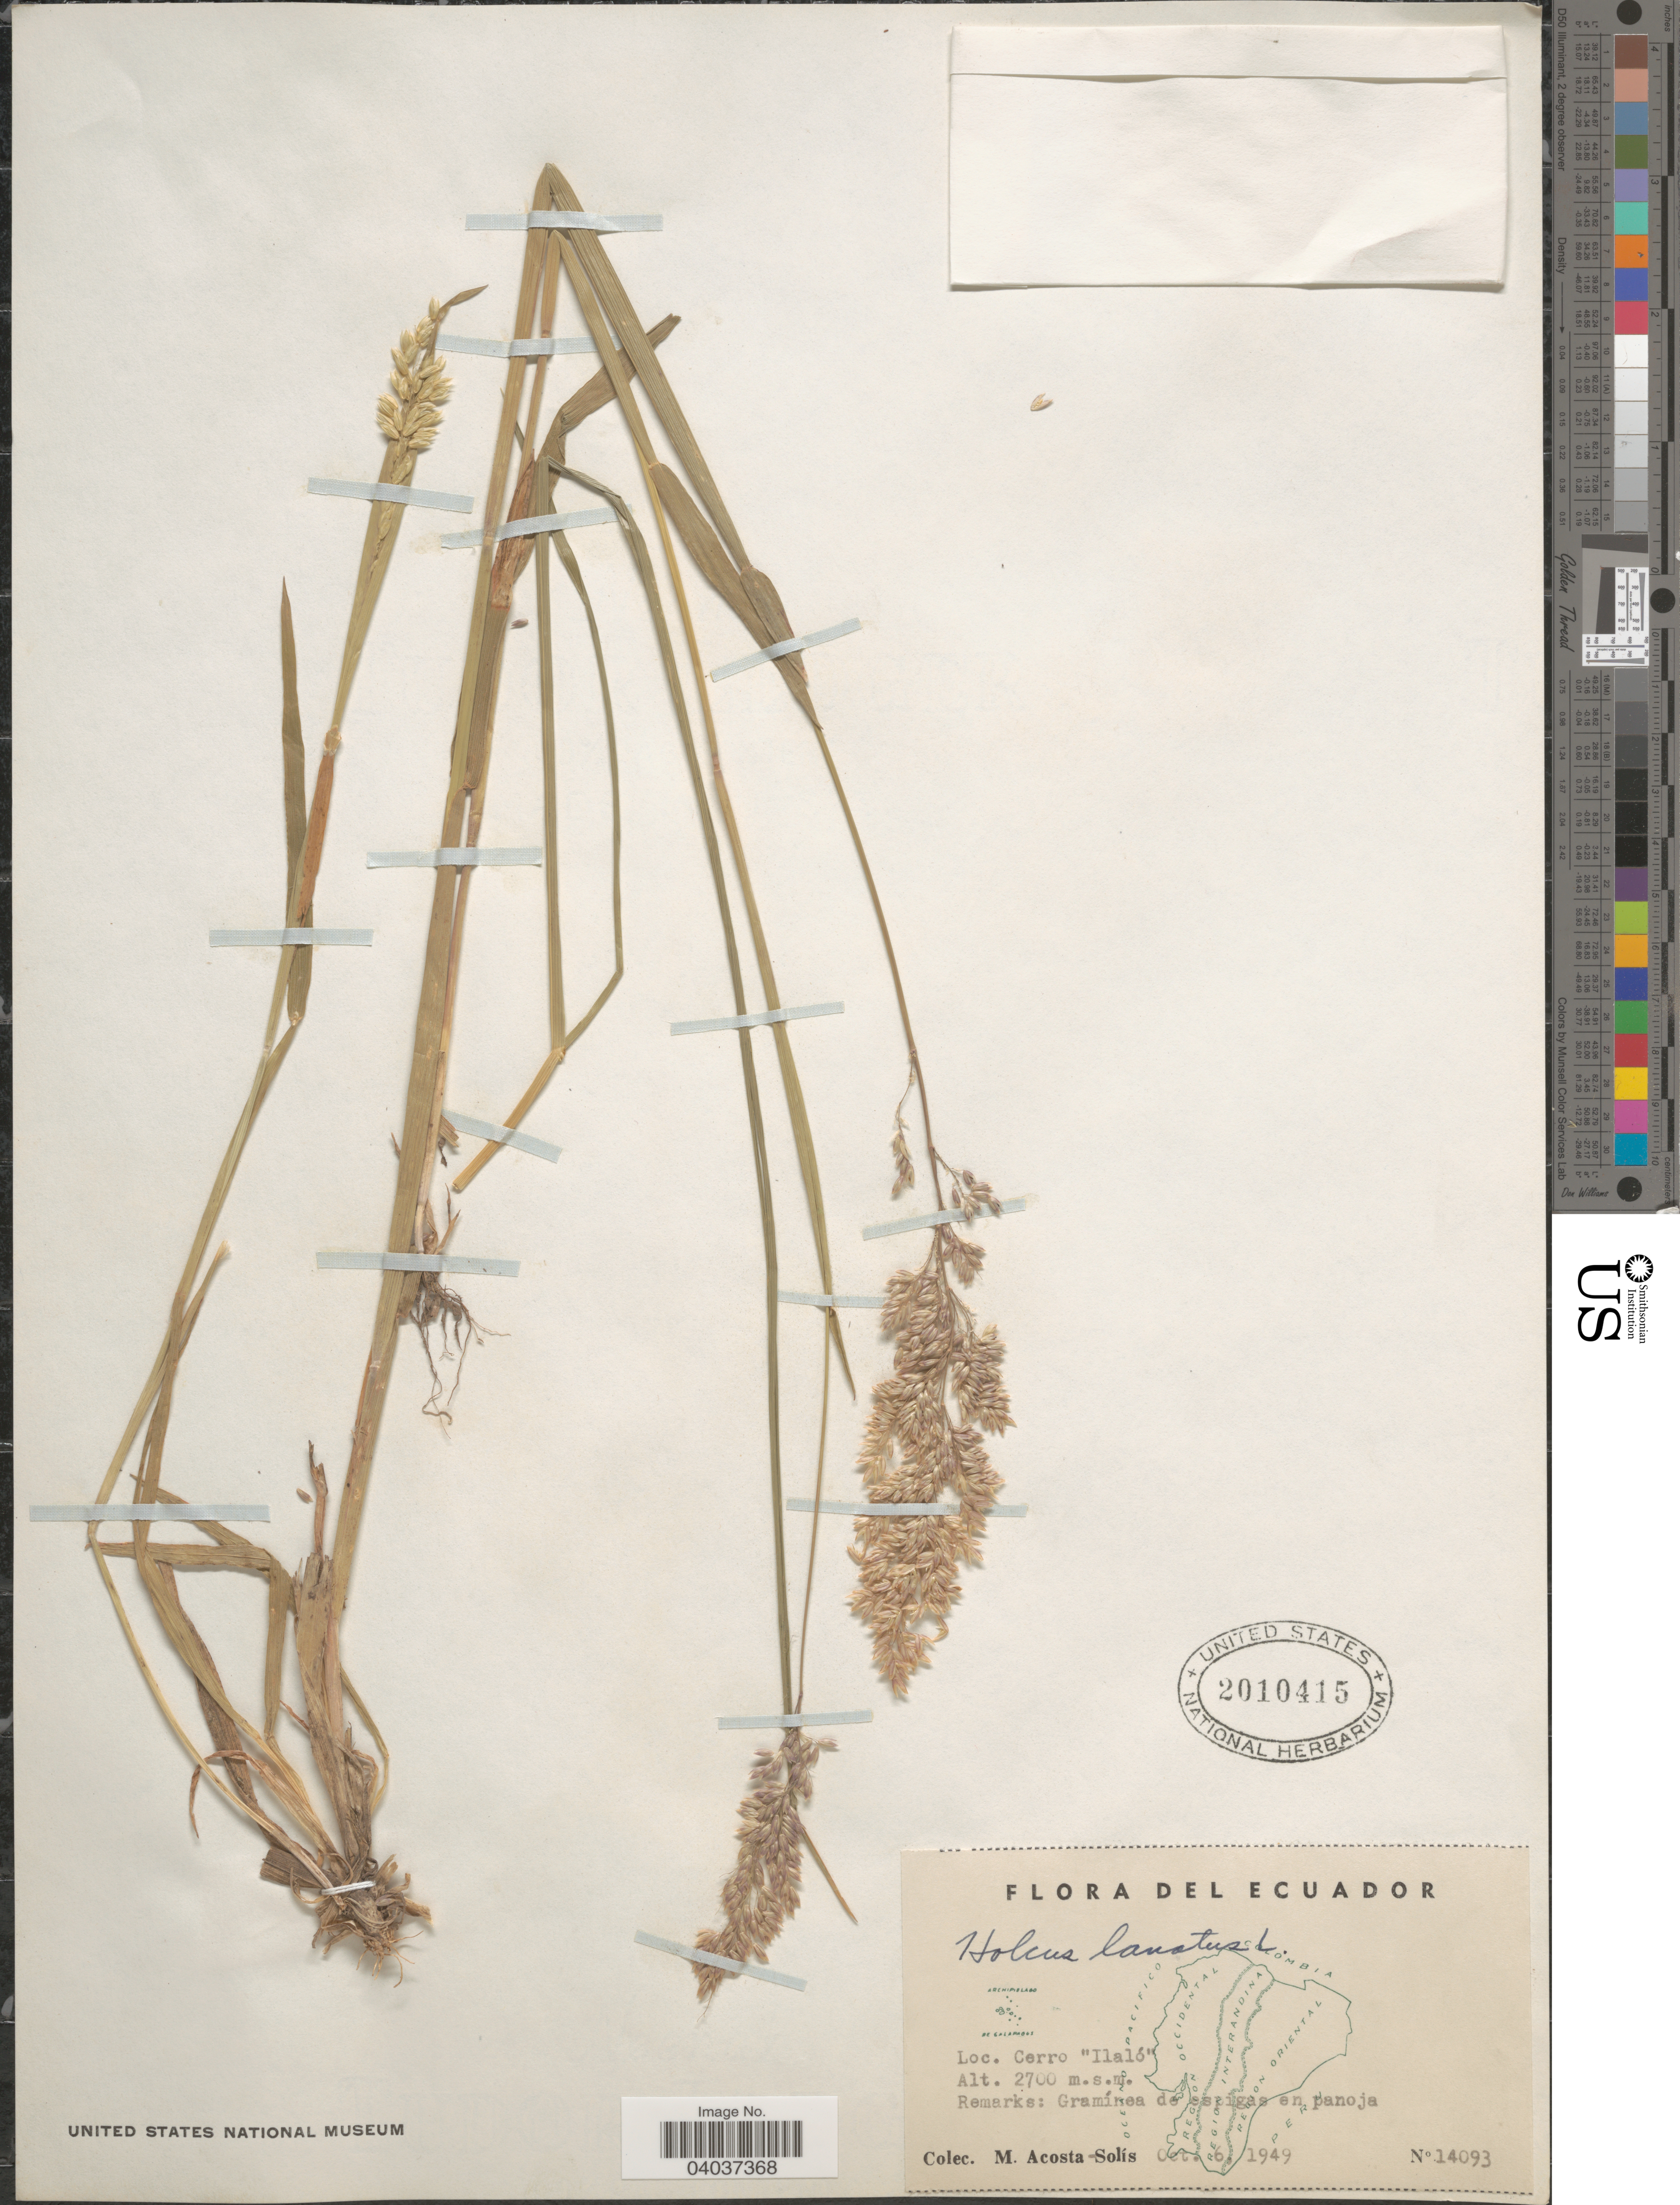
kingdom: Plantae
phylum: Tracheophyta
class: Liliopsida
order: Poales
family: Poaceae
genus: Holcus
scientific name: Holcus lanatus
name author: L.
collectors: M. Acosta Solis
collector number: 14093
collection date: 1949-10-06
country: Ecuador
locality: Cerro "Ilaló".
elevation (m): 2700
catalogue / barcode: US 2010415